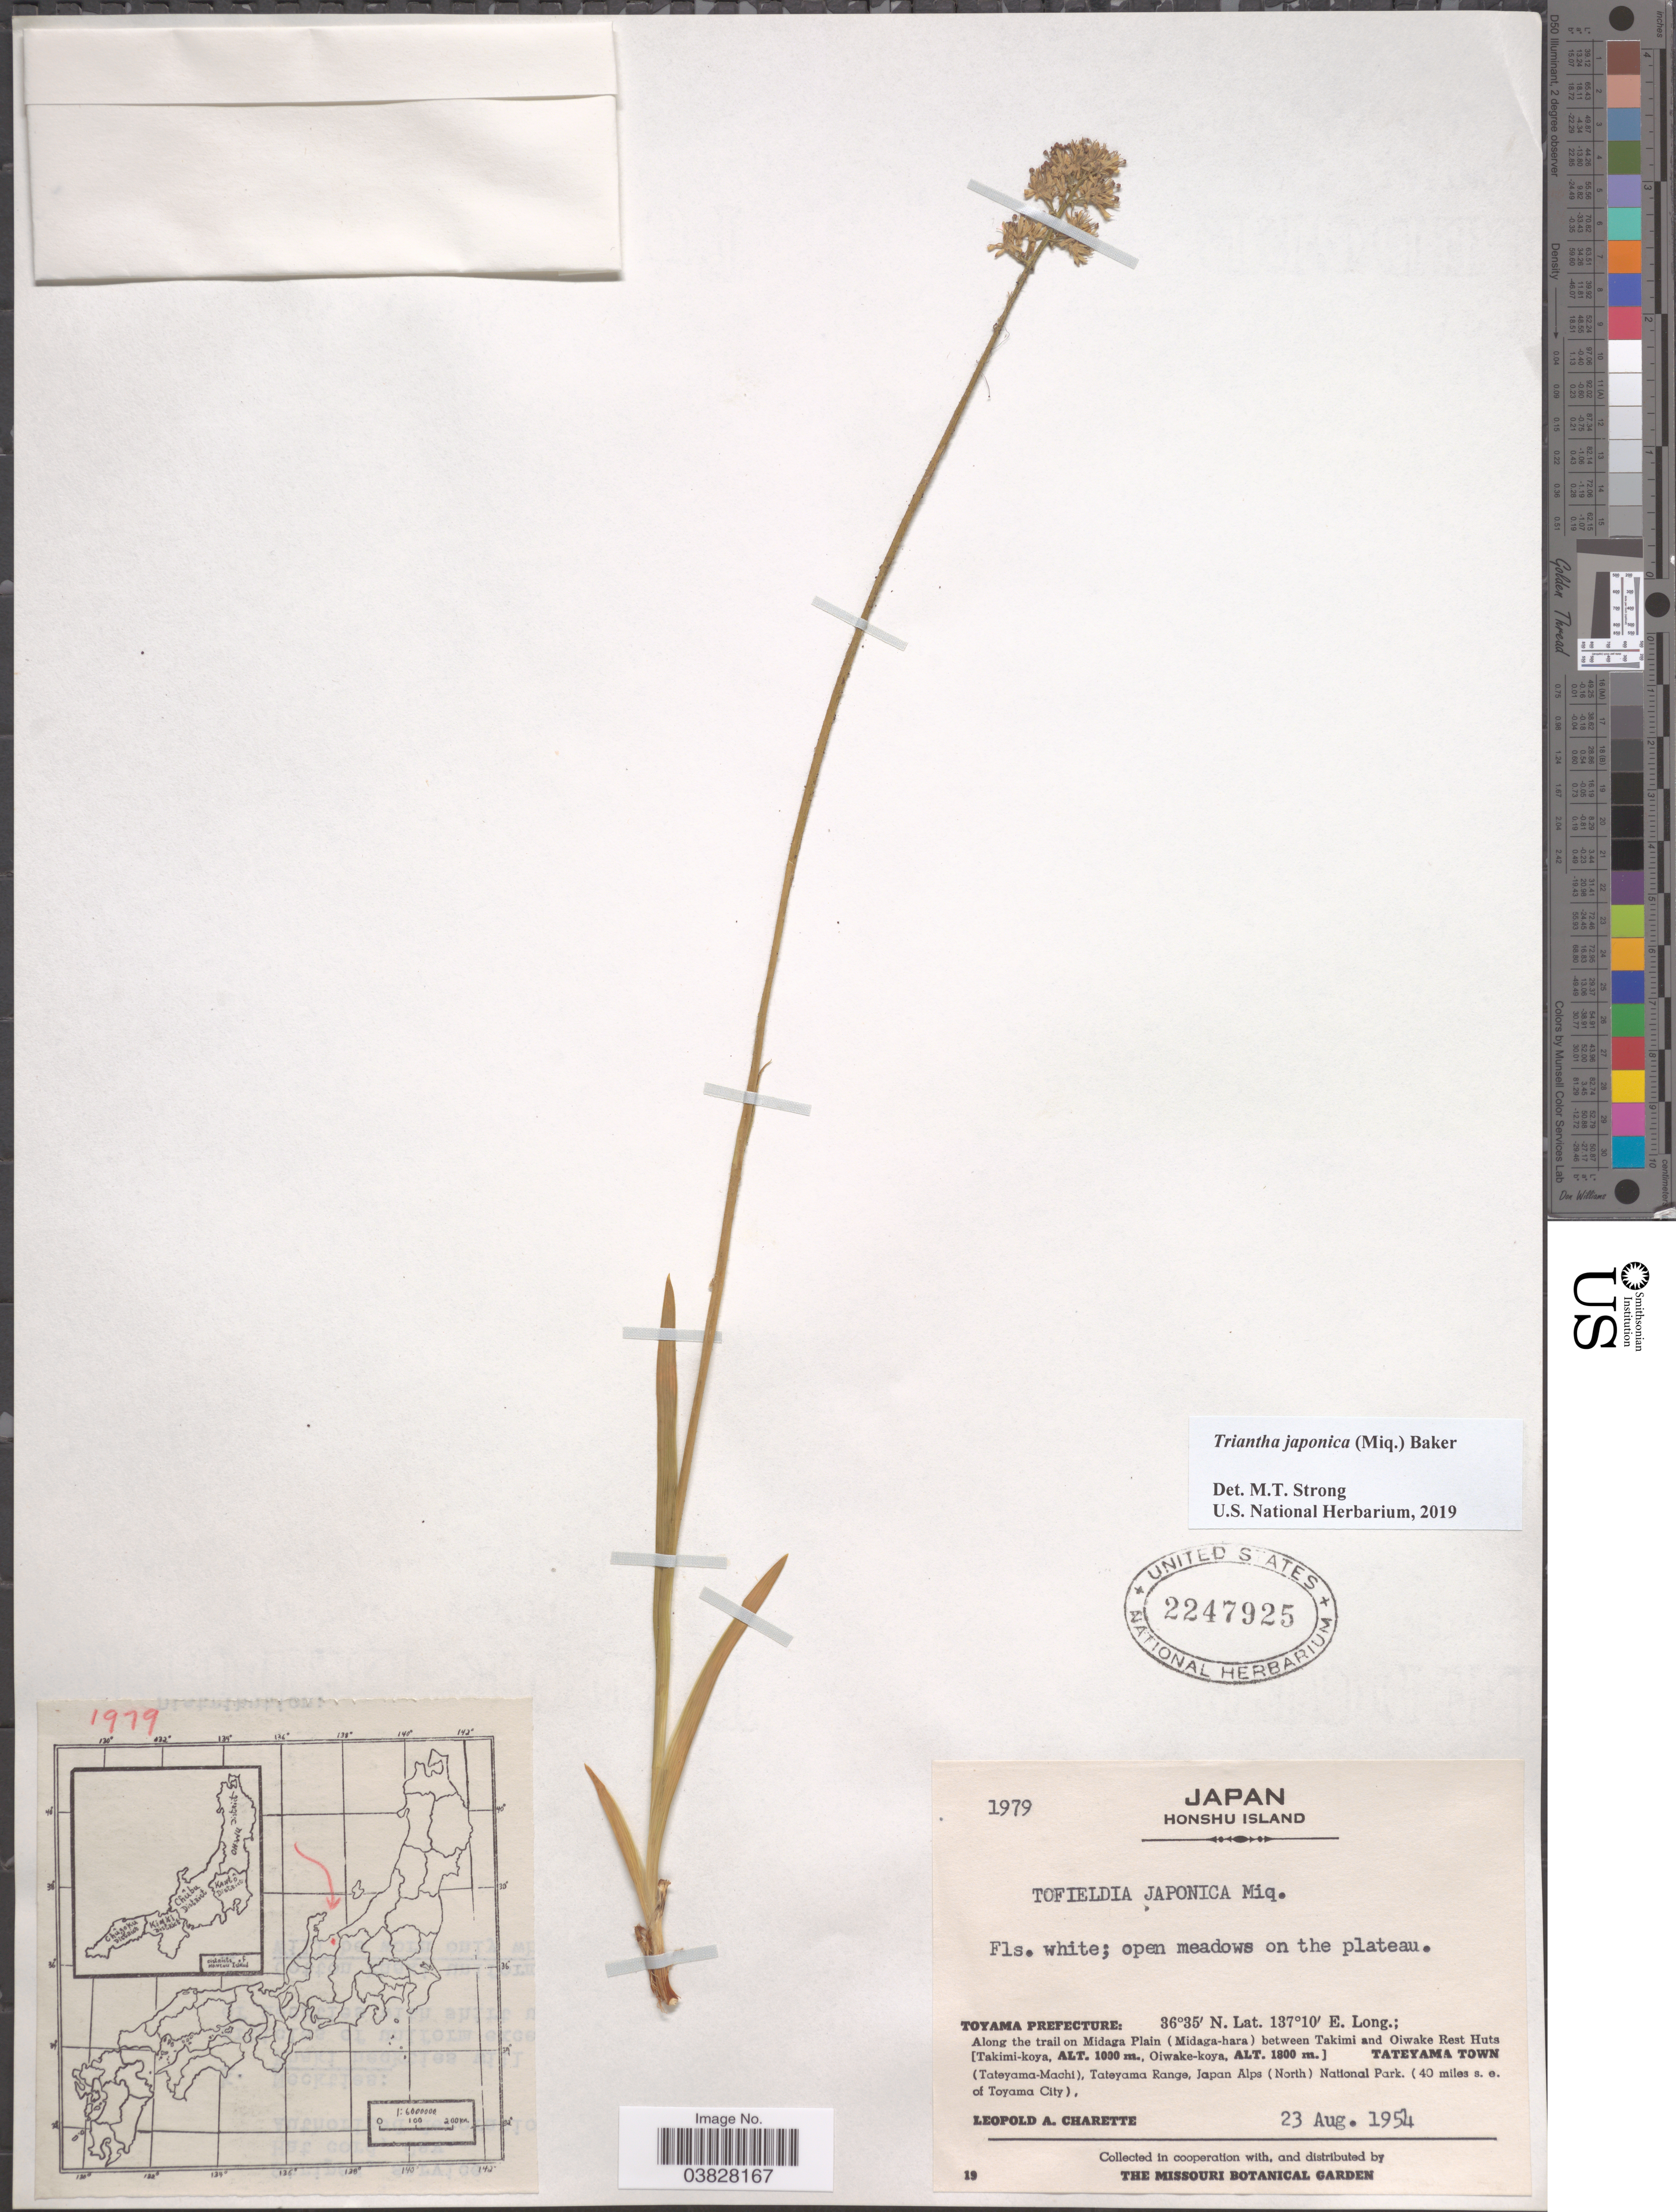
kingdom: Plantae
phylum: Tracheophyta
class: Liliopsida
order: Alismatales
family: Tofieldiaceae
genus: Triantha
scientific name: Triantha japonica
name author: Baker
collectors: L. A. Charette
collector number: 1979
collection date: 1954-08-23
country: Japan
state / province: Toyama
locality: Honshu Island. Toyama Prefecture. Along the trail on Midaga Plain (Midaga-hara) between Takimi and Oiwake Rest Huts [Takimi-koya, Oiwake-koya] Tateyama Town (Tateyama-Machi), Tateyama Range, Japan Alps (North) National Park. (40 miles s. e. of Toyama City).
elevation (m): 1000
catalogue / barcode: US 2247925